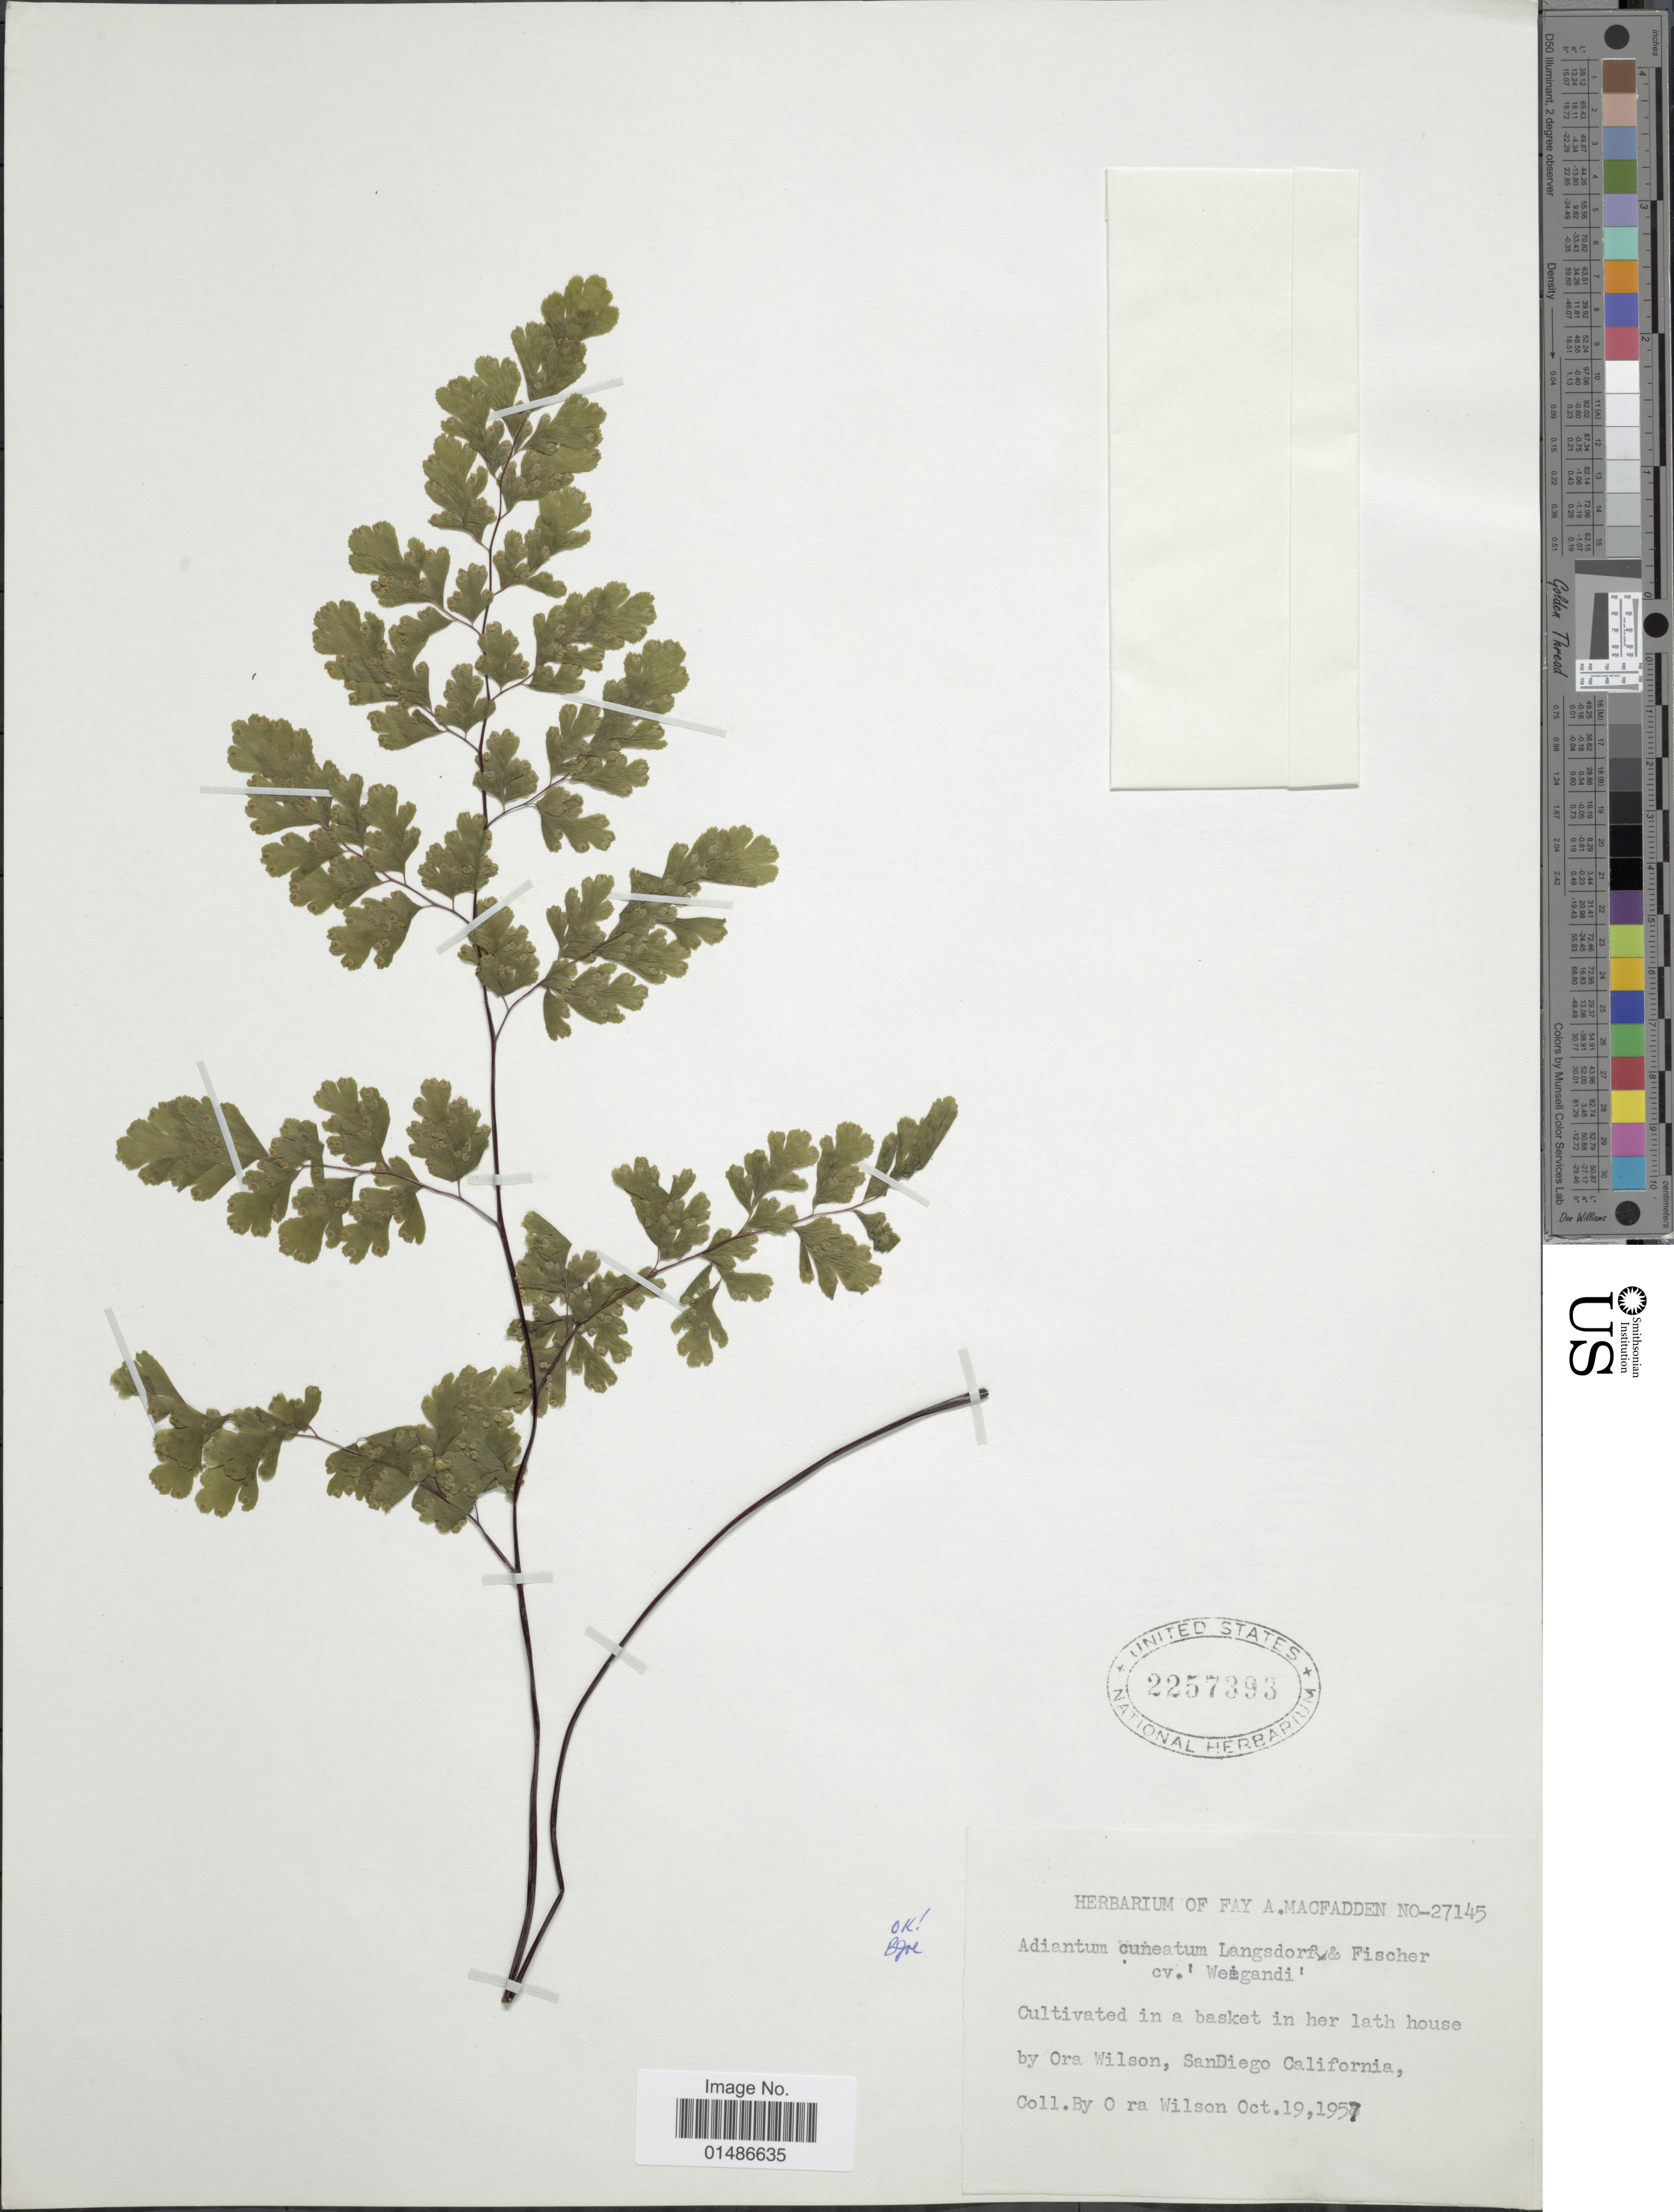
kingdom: Plantae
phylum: Tracheophyta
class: Polypodiopsida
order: Polypodiales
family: Pteridaceae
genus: Adiantum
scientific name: Adiantum raddianum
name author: C. Presl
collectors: O. Wilson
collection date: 1957-10-19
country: United States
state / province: California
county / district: San Diego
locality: Cultivated in a basket in het lath house by Ora Wilson, San Diego.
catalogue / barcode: US 2257393